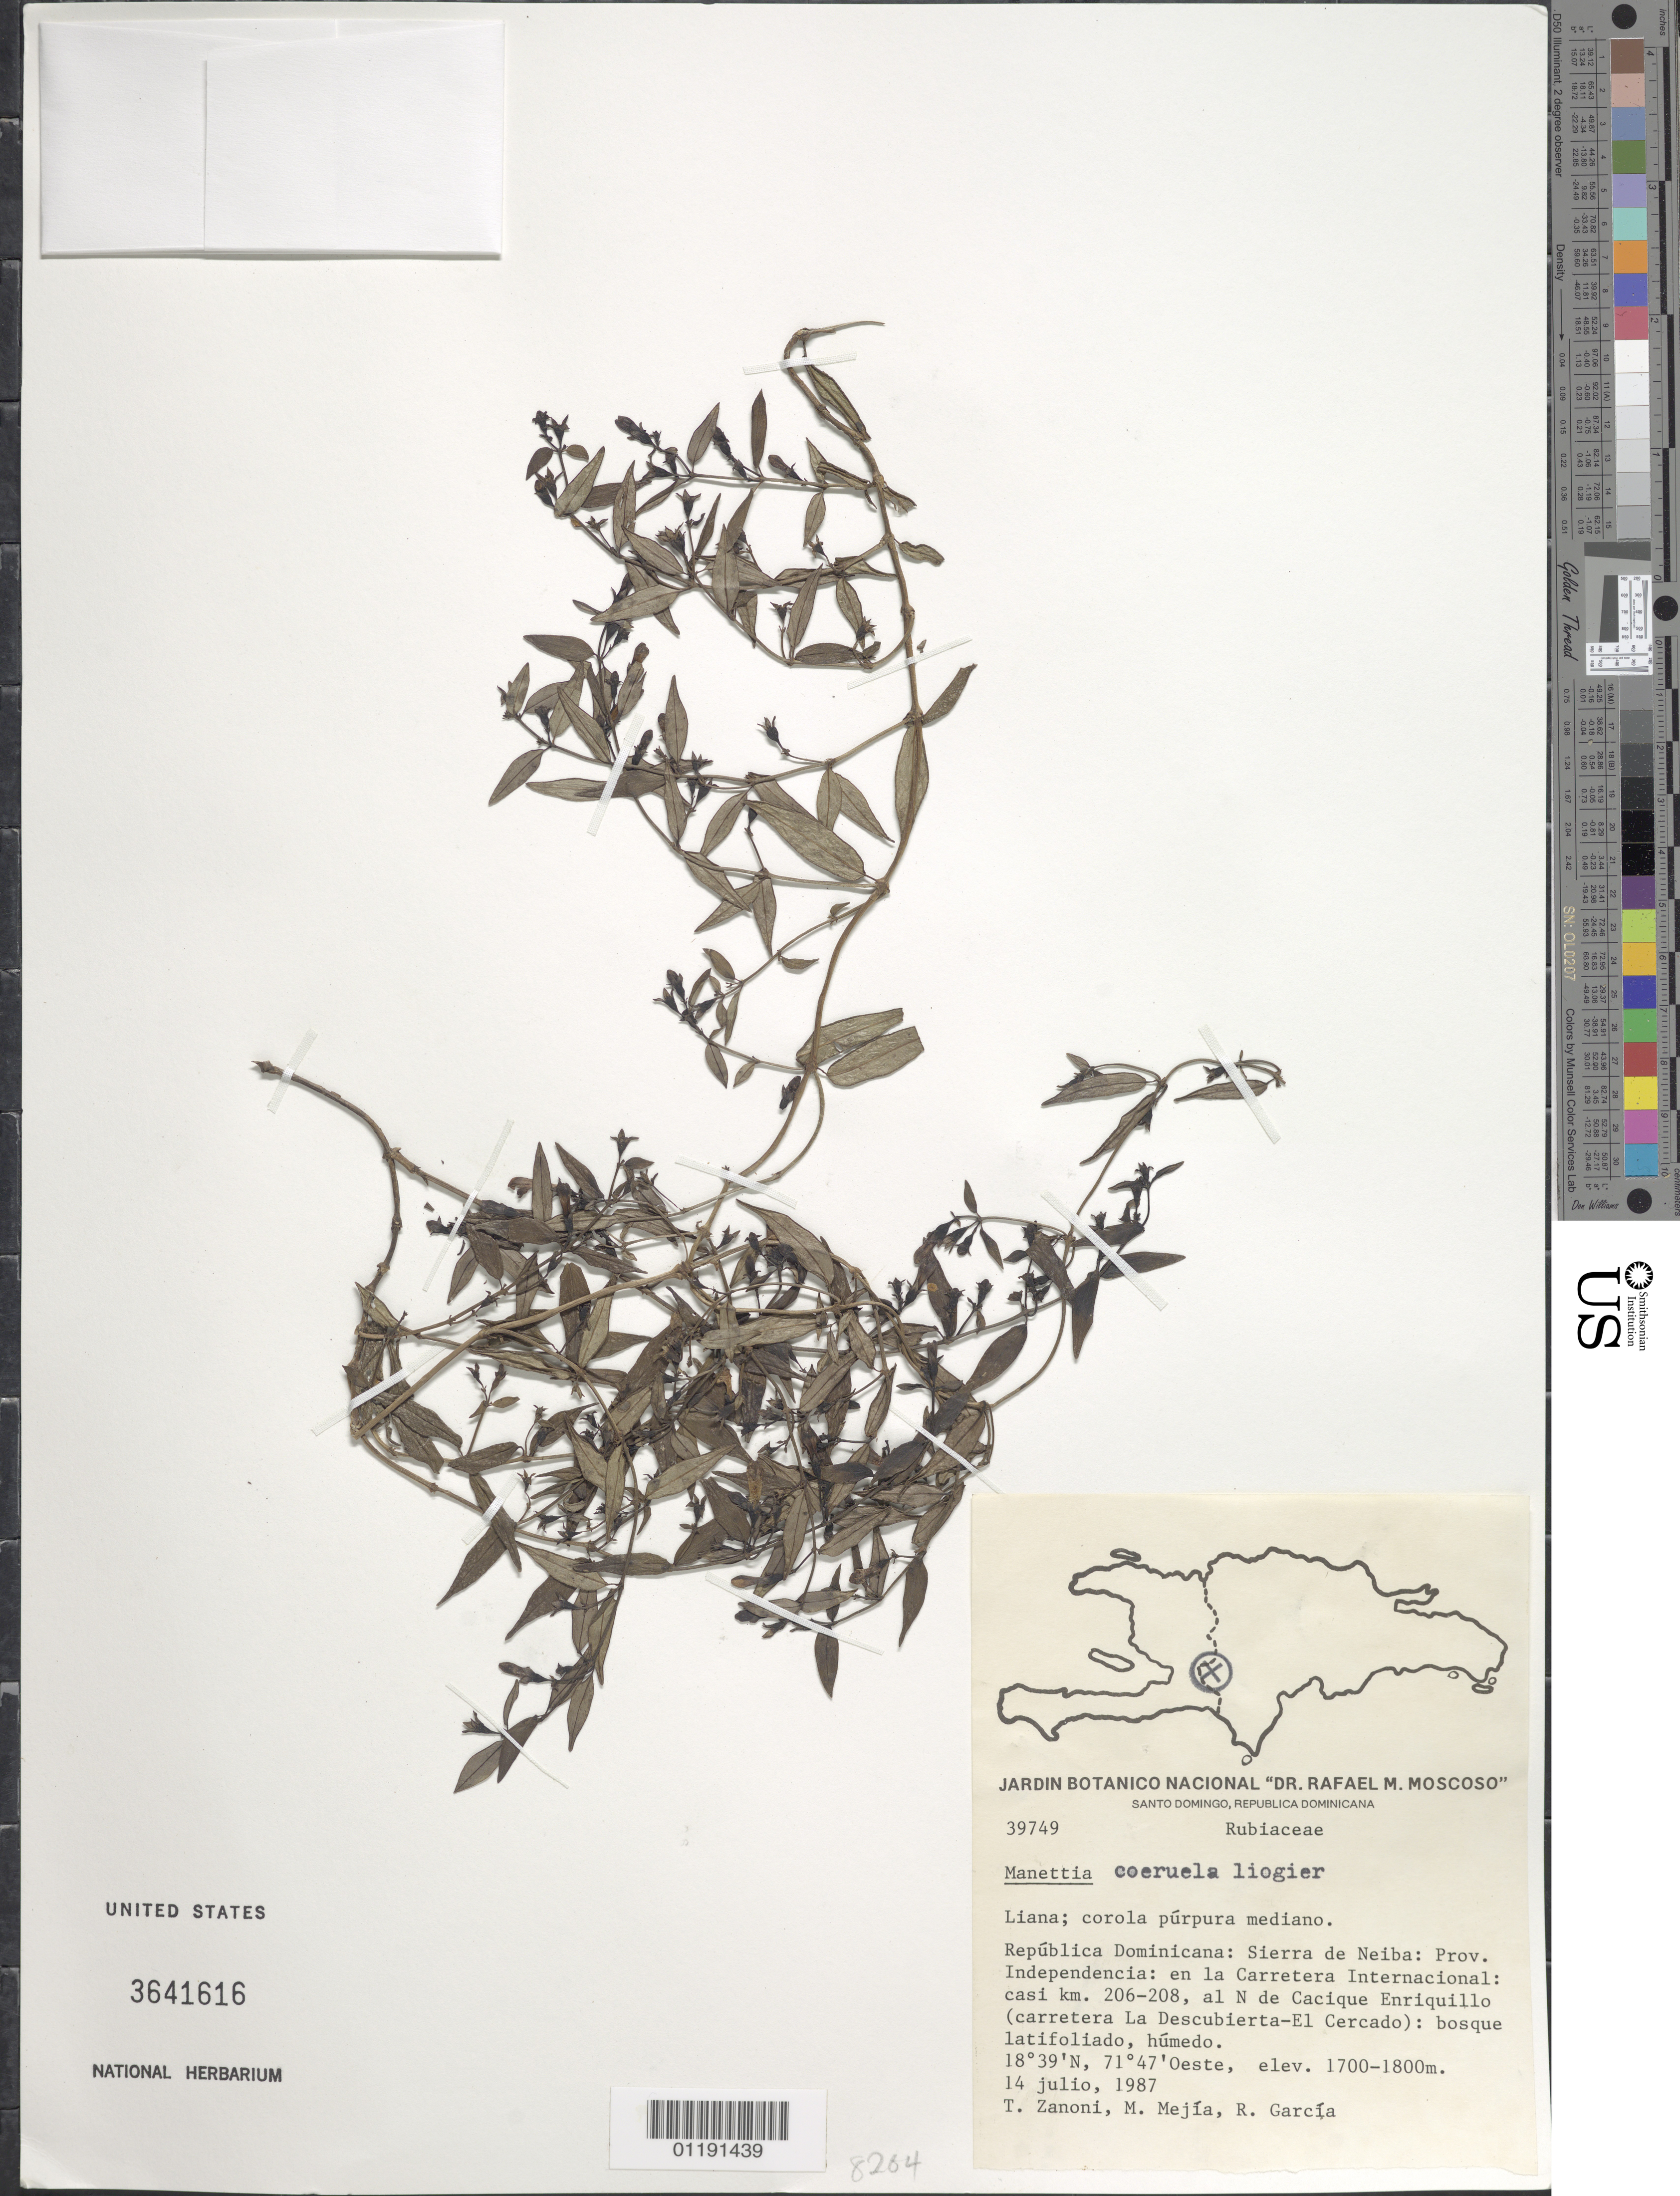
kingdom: Plantae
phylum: Tracheophyta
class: Magnoliopsida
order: Gentianales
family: Rubiaceae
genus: Manettia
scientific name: Manettia coerulea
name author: Alain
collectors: T. A. Zanoni, M. Mejia & R. G. García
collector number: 39749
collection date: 1987-07-14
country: Dominican Republic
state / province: Independencia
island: Hispaniola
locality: Sierra de Nieba: on the Carretera Internacional: almost 206-208 km. N of Cacique Enriquillo (La Descubierta-El Cercado road).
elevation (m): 1700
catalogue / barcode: US 3641616